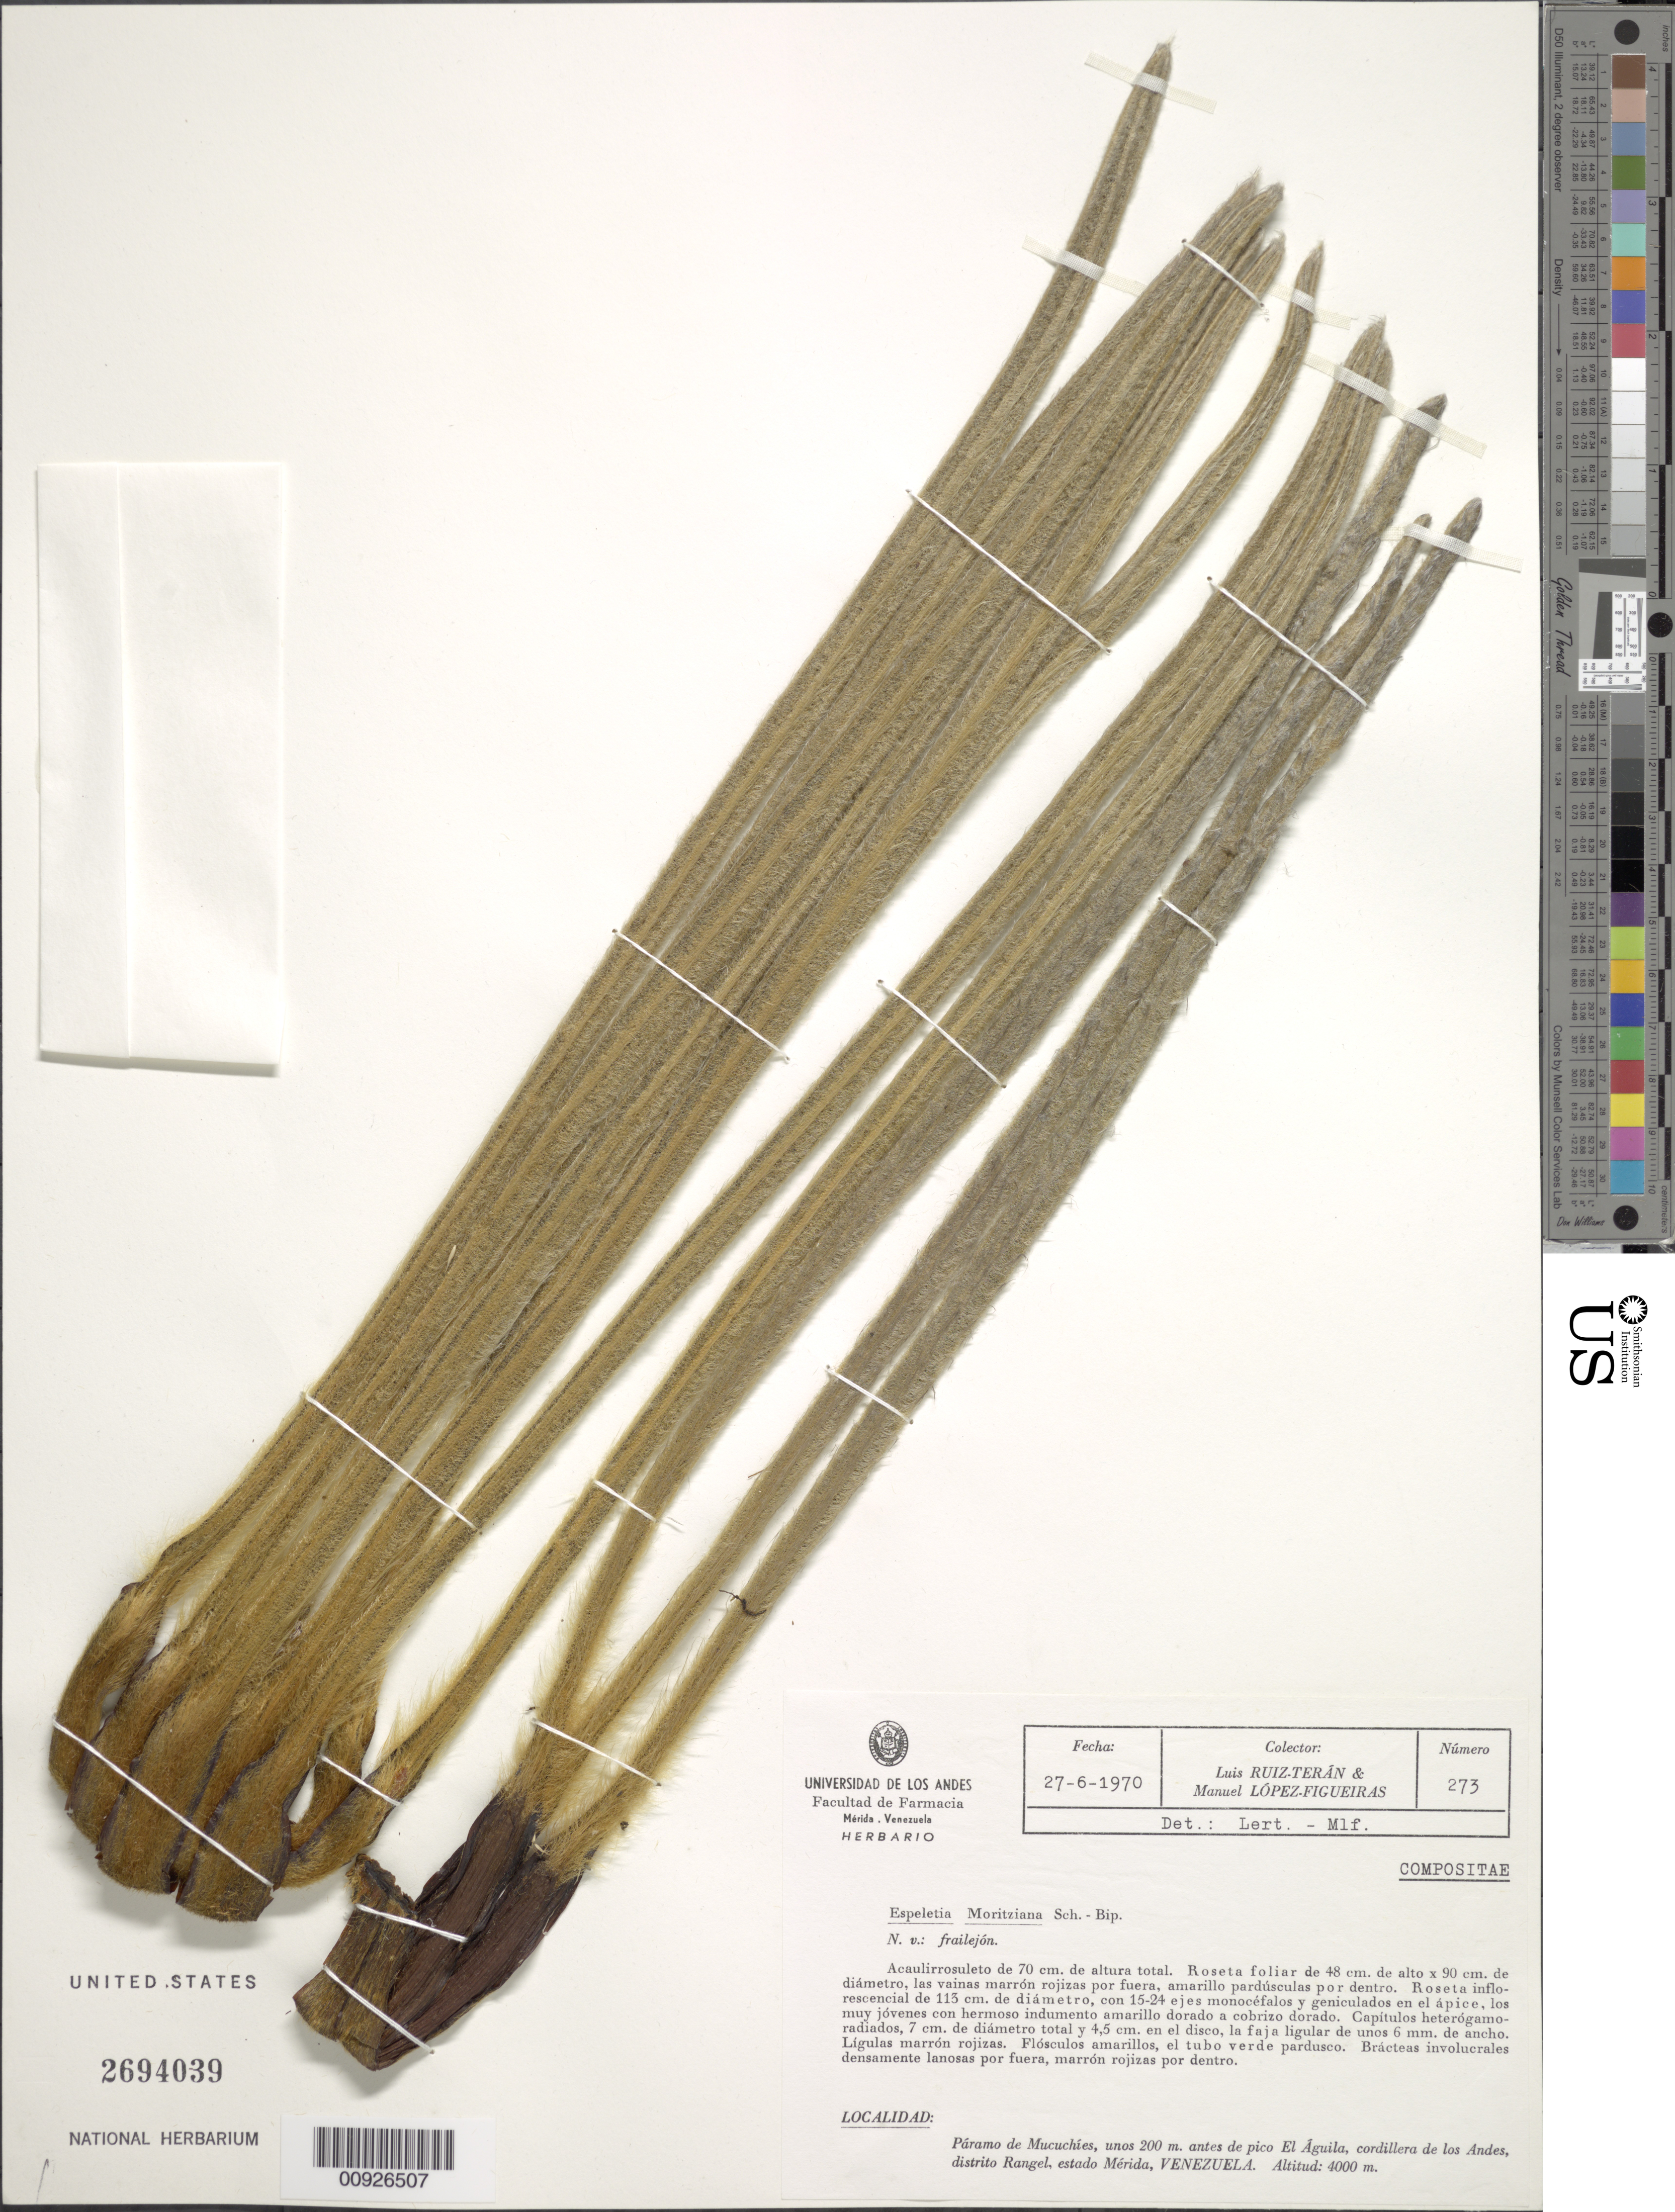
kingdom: Plantae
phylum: Tracheophyta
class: Magnoliopsida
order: Asterales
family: Asteraceae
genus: Coespeletia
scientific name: Coespeletia moritziana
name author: (Sch. Bip. ex Wedd.) Cuatrec.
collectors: L. E. Ruíz-Terán & M. López Figueiras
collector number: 273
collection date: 1970-06-27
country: Venezuela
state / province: Mérida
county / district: Rangel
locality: P. de Mucuchíes. Unos 200 m antes del Pico El Águila, cordillera de los Andes.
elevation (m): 4000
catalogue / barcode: US 2694039